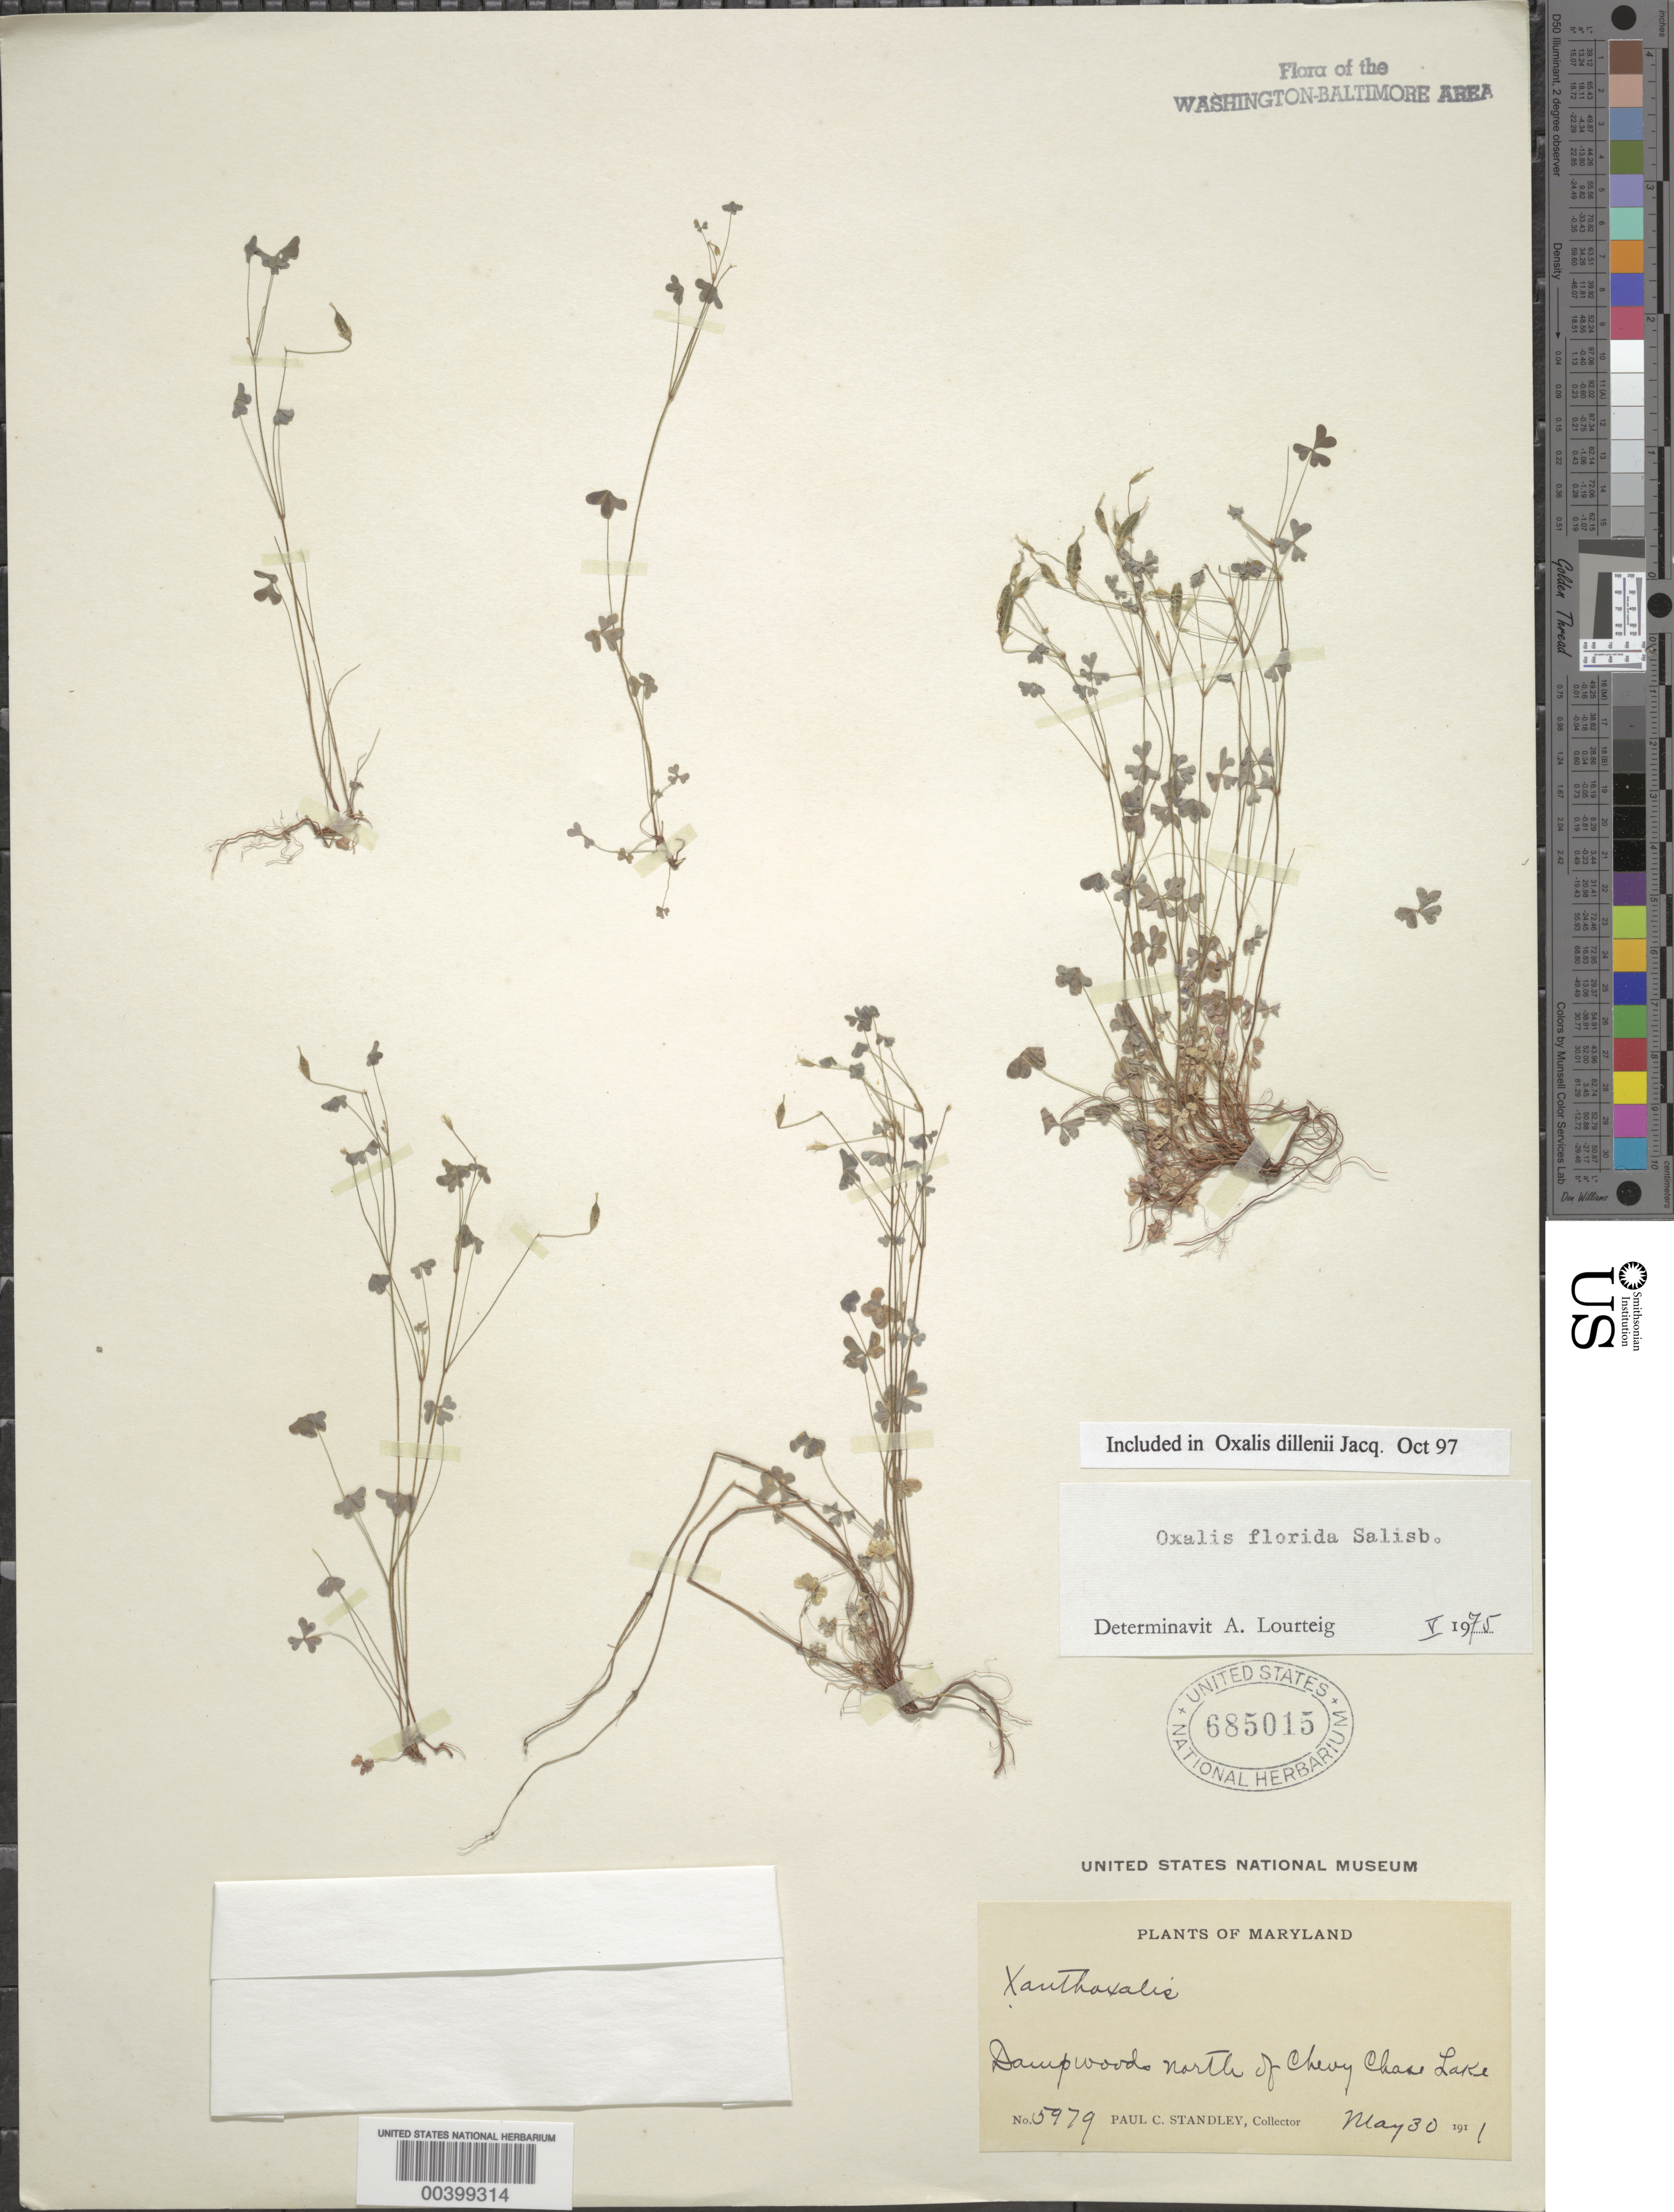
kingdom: Plantae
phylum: Tracheophyta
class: Magnoliopsida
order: Oxalidales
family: Oxalidaceae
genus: Oxalis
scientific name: Oxalis dillenii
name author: Jacq.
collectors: P. C. Standley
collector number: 5979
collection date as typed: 30 May 1911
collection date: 1911-05-30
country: United States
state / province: Maryland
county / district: Montgomery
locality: North of Chevy Chase Lake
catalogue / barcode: US 685015